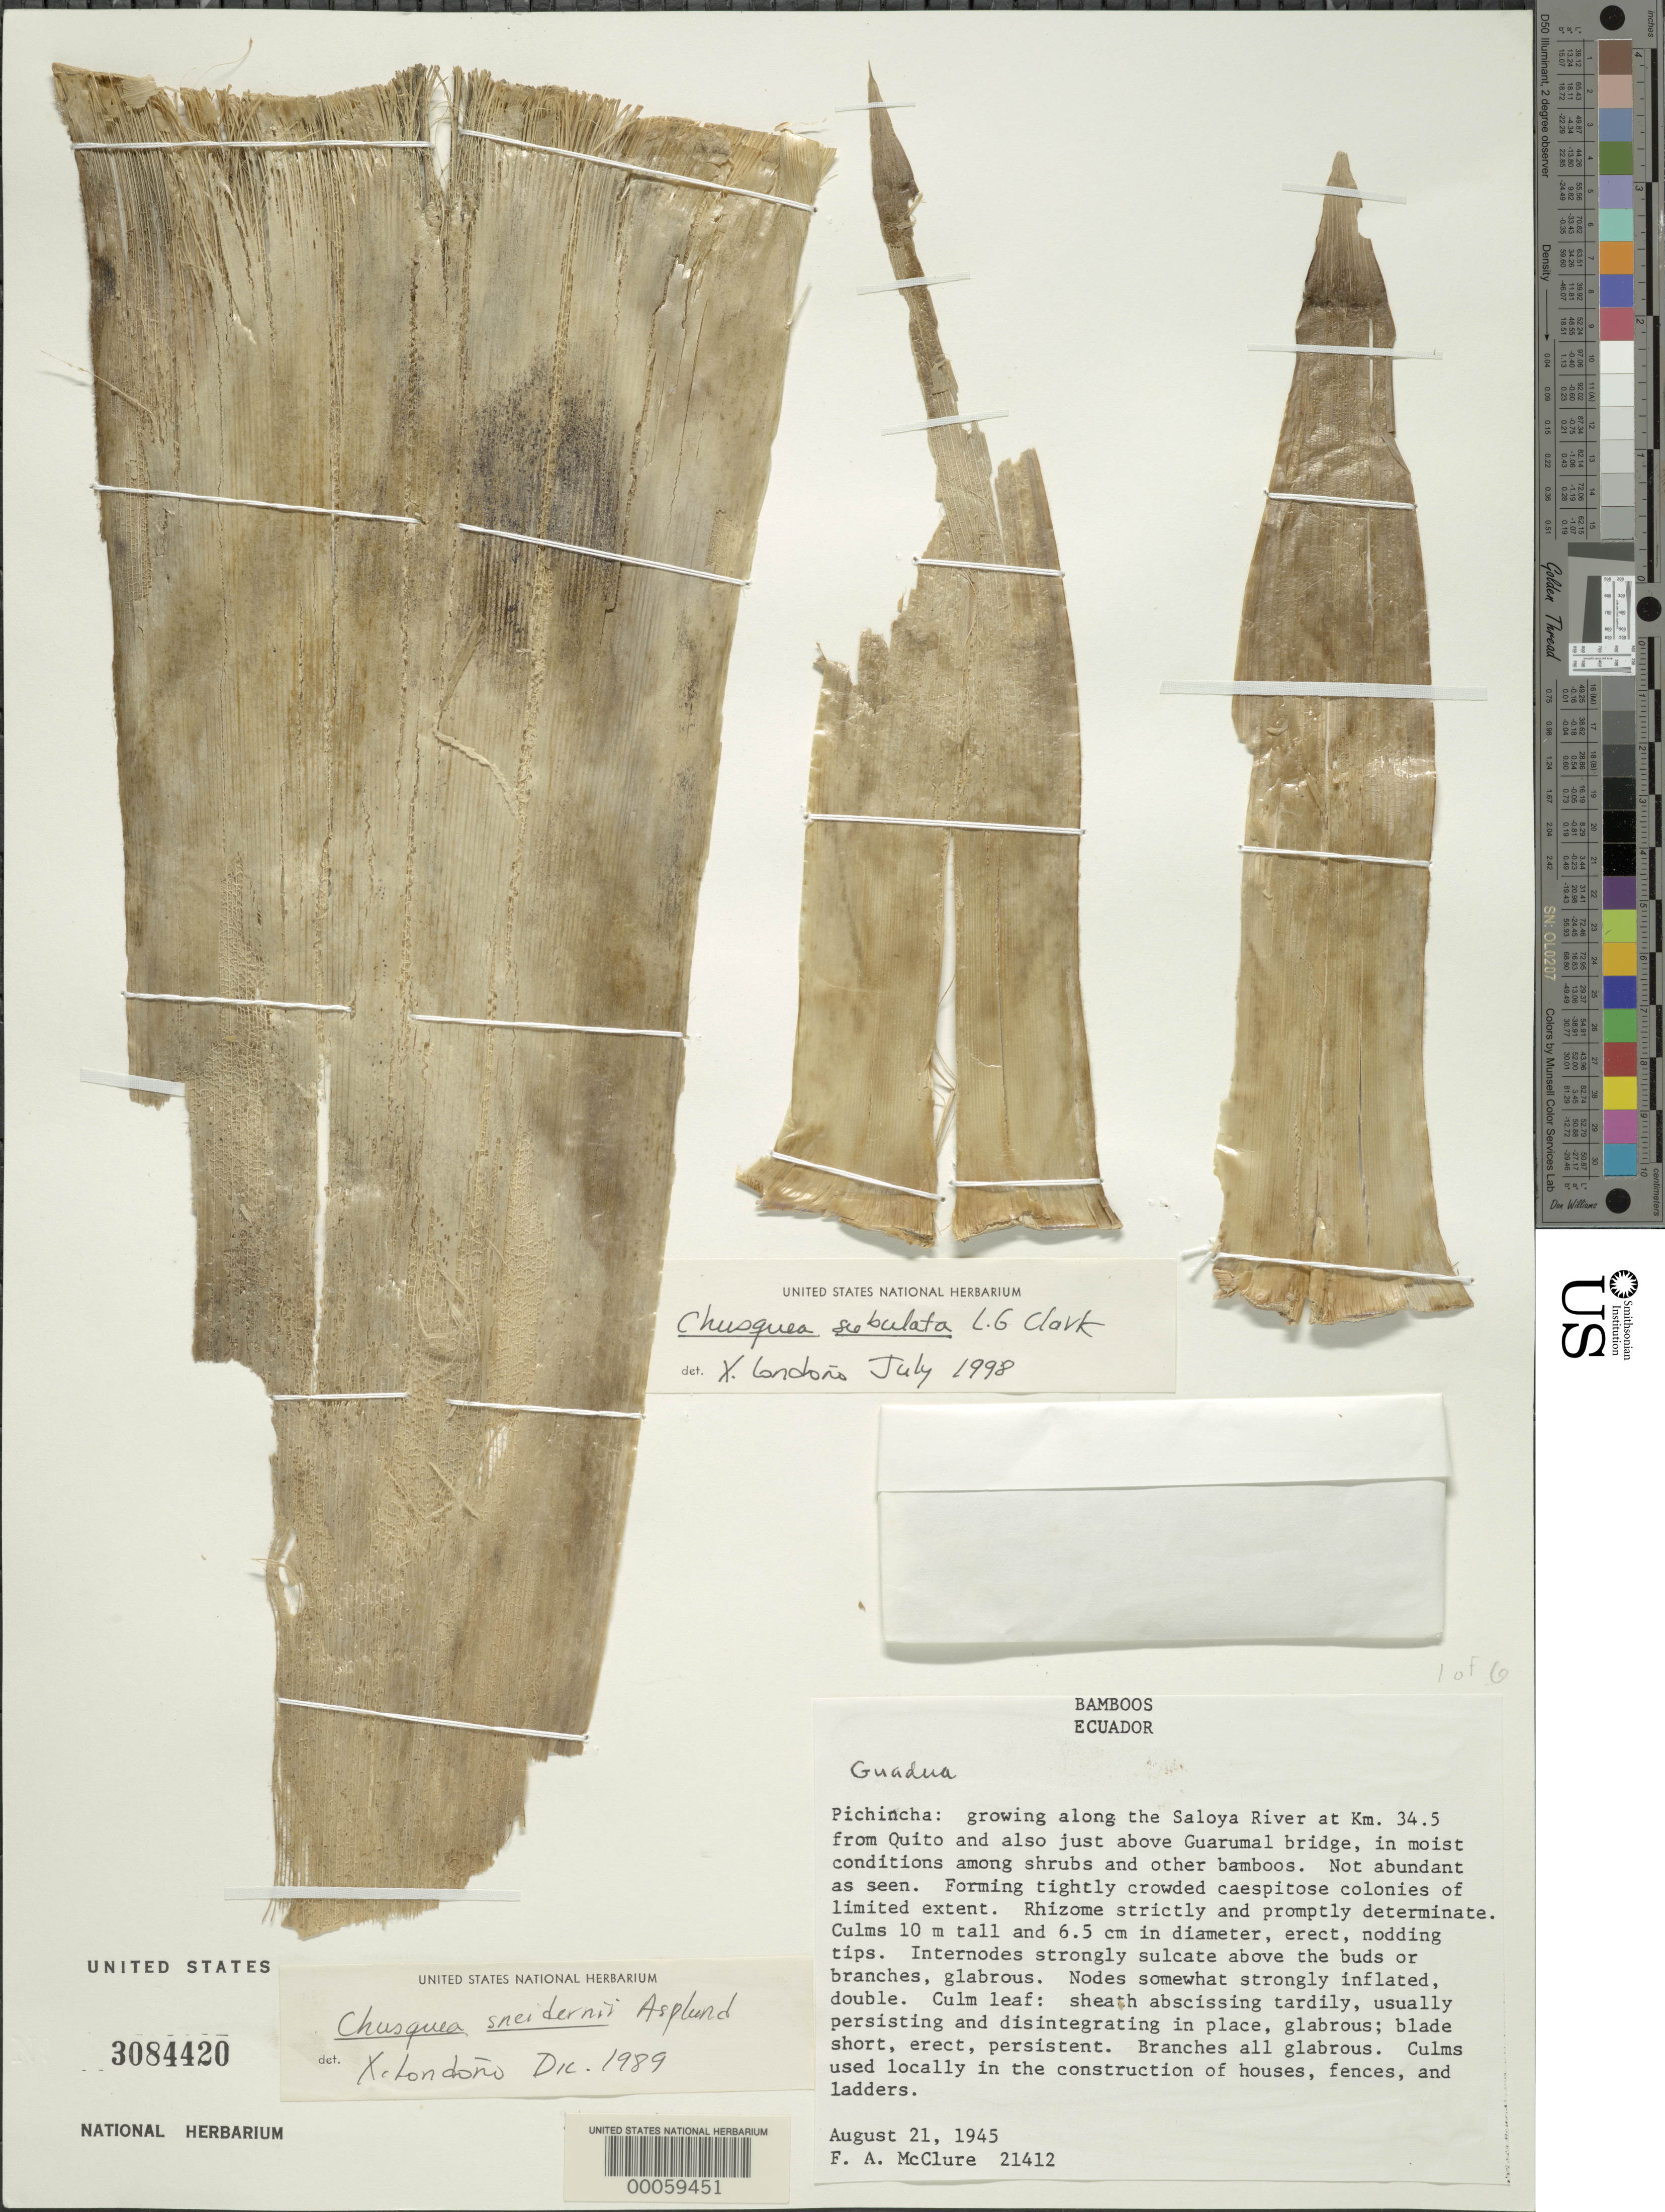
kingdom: Plantae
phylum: Tracheophyta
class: Liliopsida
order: Poales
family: Poaceae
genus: Chusquea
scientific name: Chusquea subulata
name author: L.G. Clark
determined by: Londoño, X., (TULV), Jardin Botanico "Juan Maria Cespedes"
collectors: F. A. McClure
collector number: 21412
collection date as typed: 21 Aug 1945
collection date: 1945-08-21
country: Ecuador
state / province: Pichincha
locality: Saloya River at km 34.5 from quito and above guarumal bridge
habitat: Along river, in moist conditions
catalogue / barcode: US 3084420